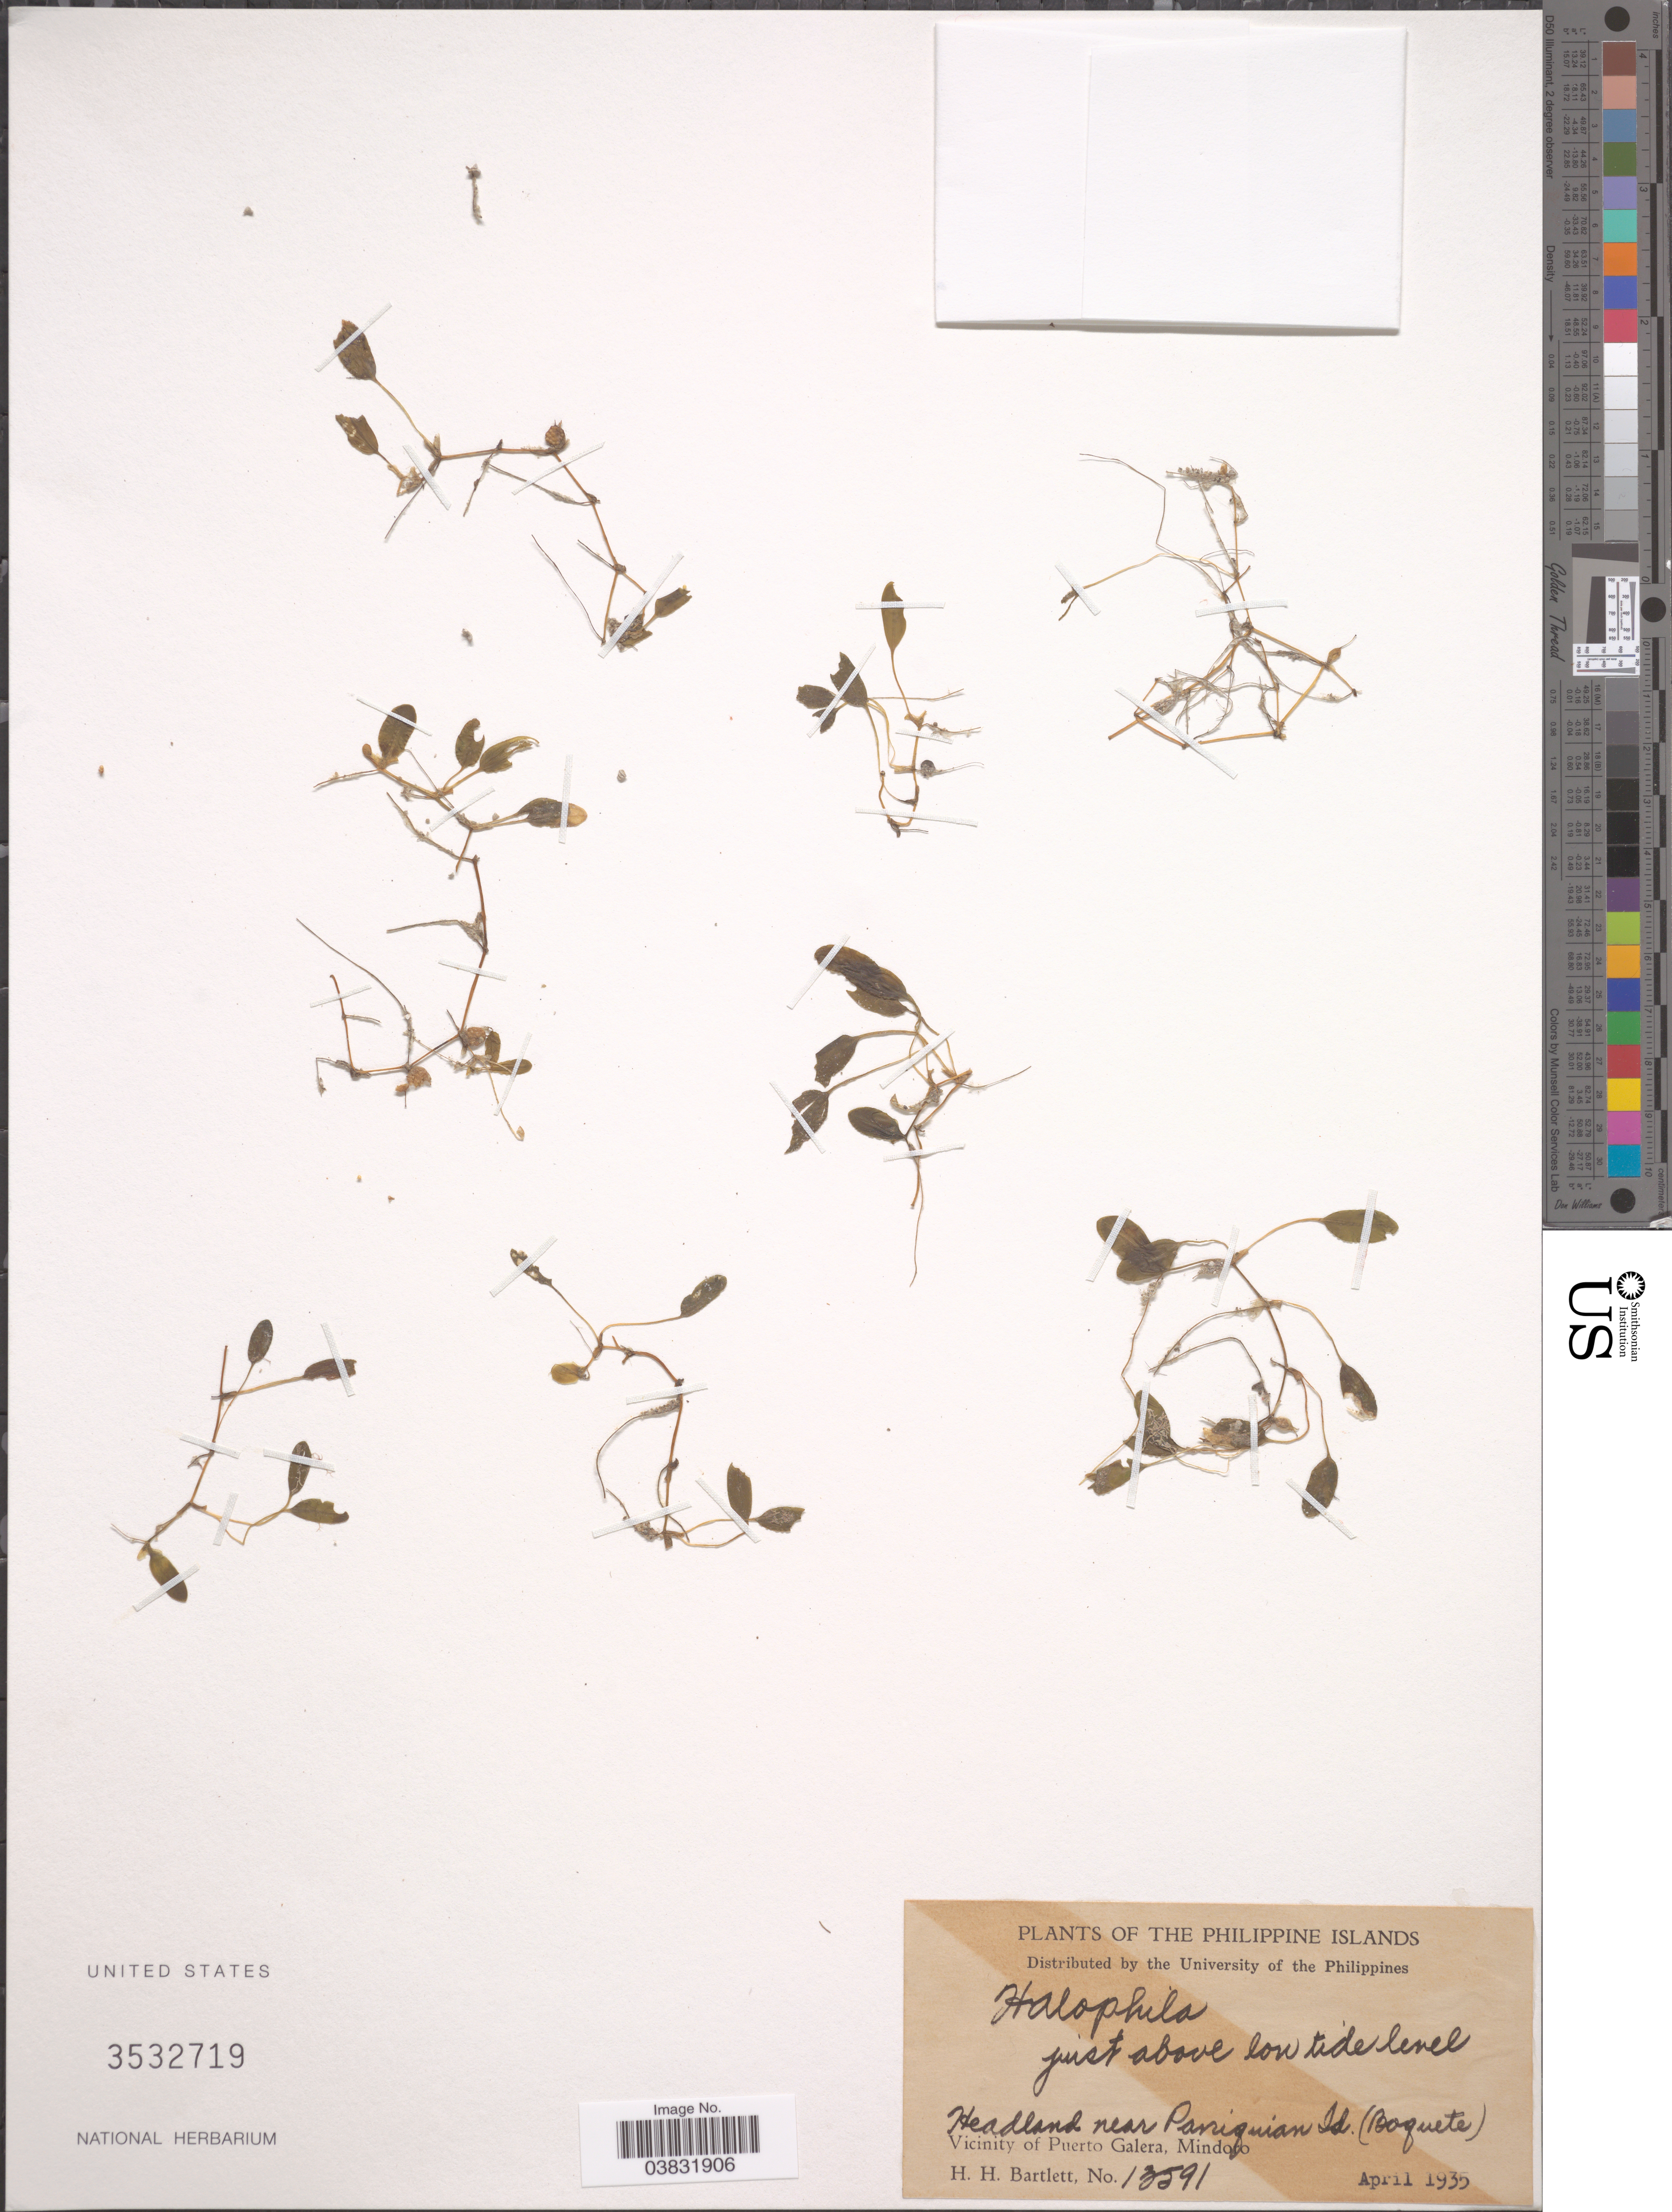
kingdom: Plantae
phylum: Tracheophyta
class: Liliopsida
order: Alismatales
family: Hydrocharitaceae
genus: Halophila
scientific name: Halophila sp.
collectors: H. H. Bartlett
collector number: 13591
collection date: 1935-04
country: Philippines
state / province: Mimaropa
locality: Philippine Islands. Just above low tide level. Headland near Paniquian Id. (Boquete). Vicinity of Puerto Galera, Mindoro.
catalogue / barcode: US 3532719